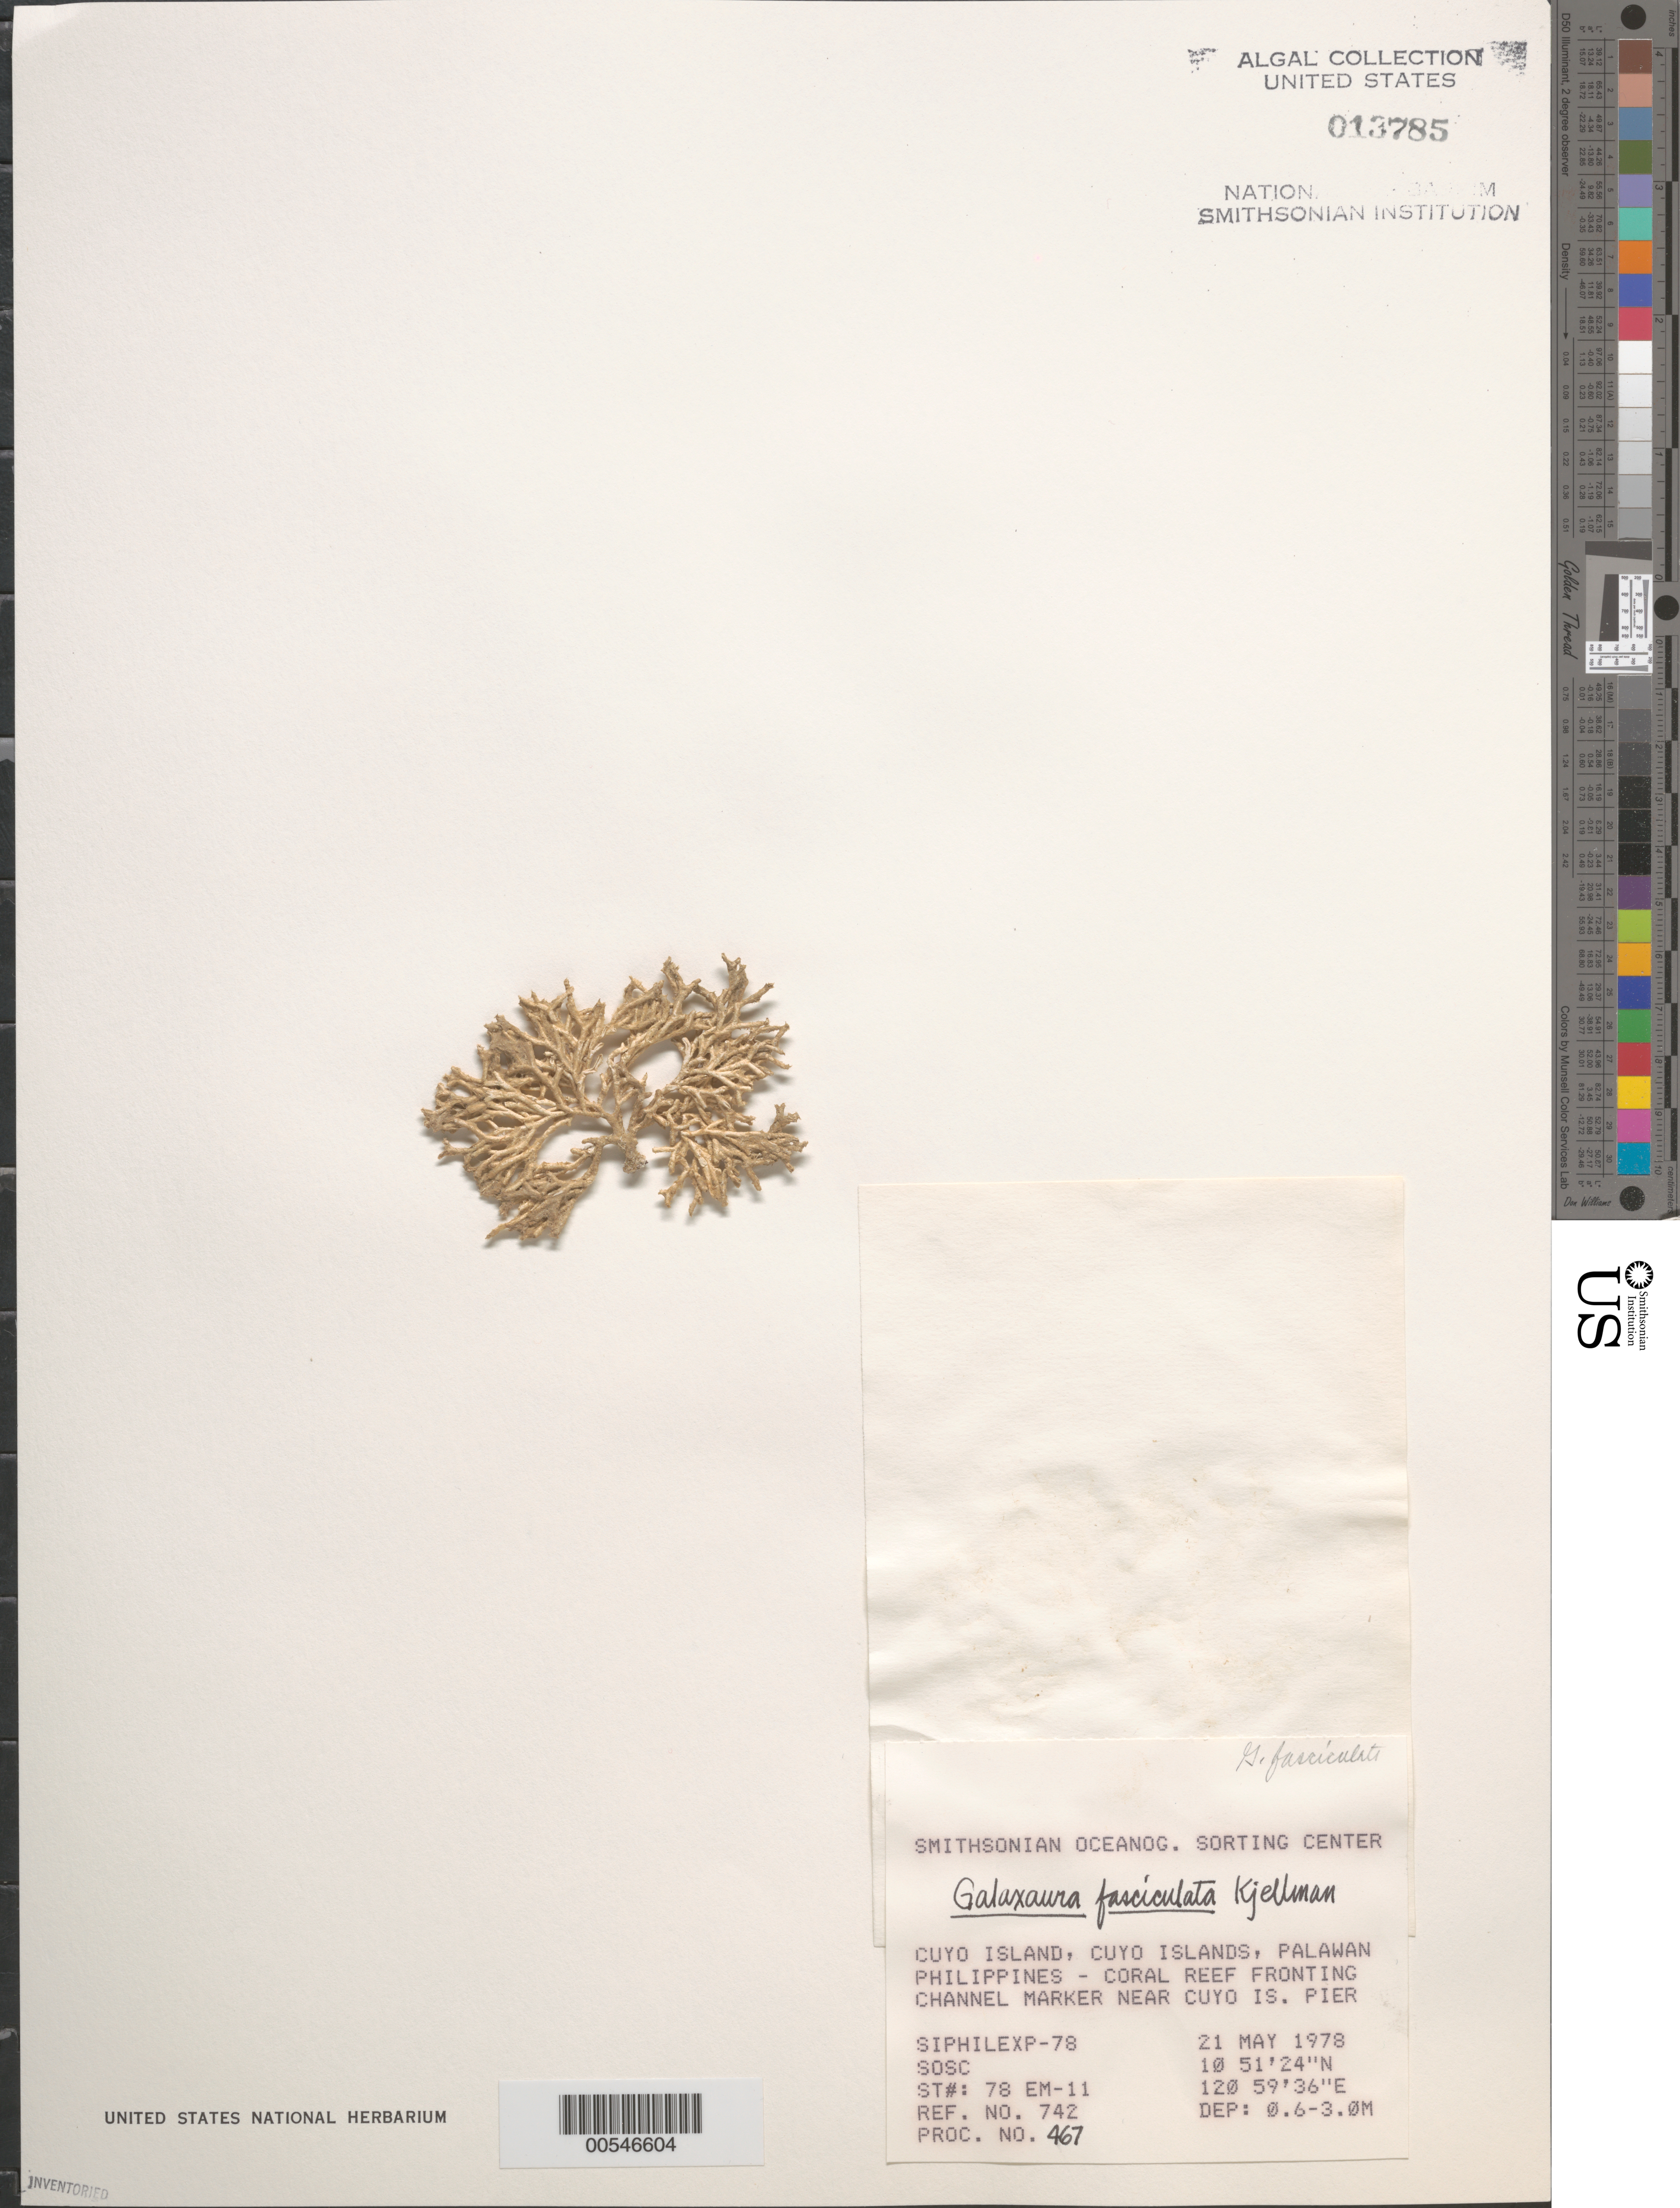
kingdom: Plantae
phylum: Rhodophyta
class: Florideophyceae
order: Nemaliales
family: Galaxauraceae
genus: Galaxaura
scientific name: Galaxaura divaricata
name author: (L.) Huisman & R.A. Towns.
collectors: SOSC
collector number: Station 78 EM-11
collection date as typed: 21 May 1978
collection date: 1978-05-21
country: Philippines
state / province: Mimaropa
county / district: Palawan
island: Cuyo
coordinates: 10 51' 24" N, 120 59' 36" E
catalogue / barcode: US 13785